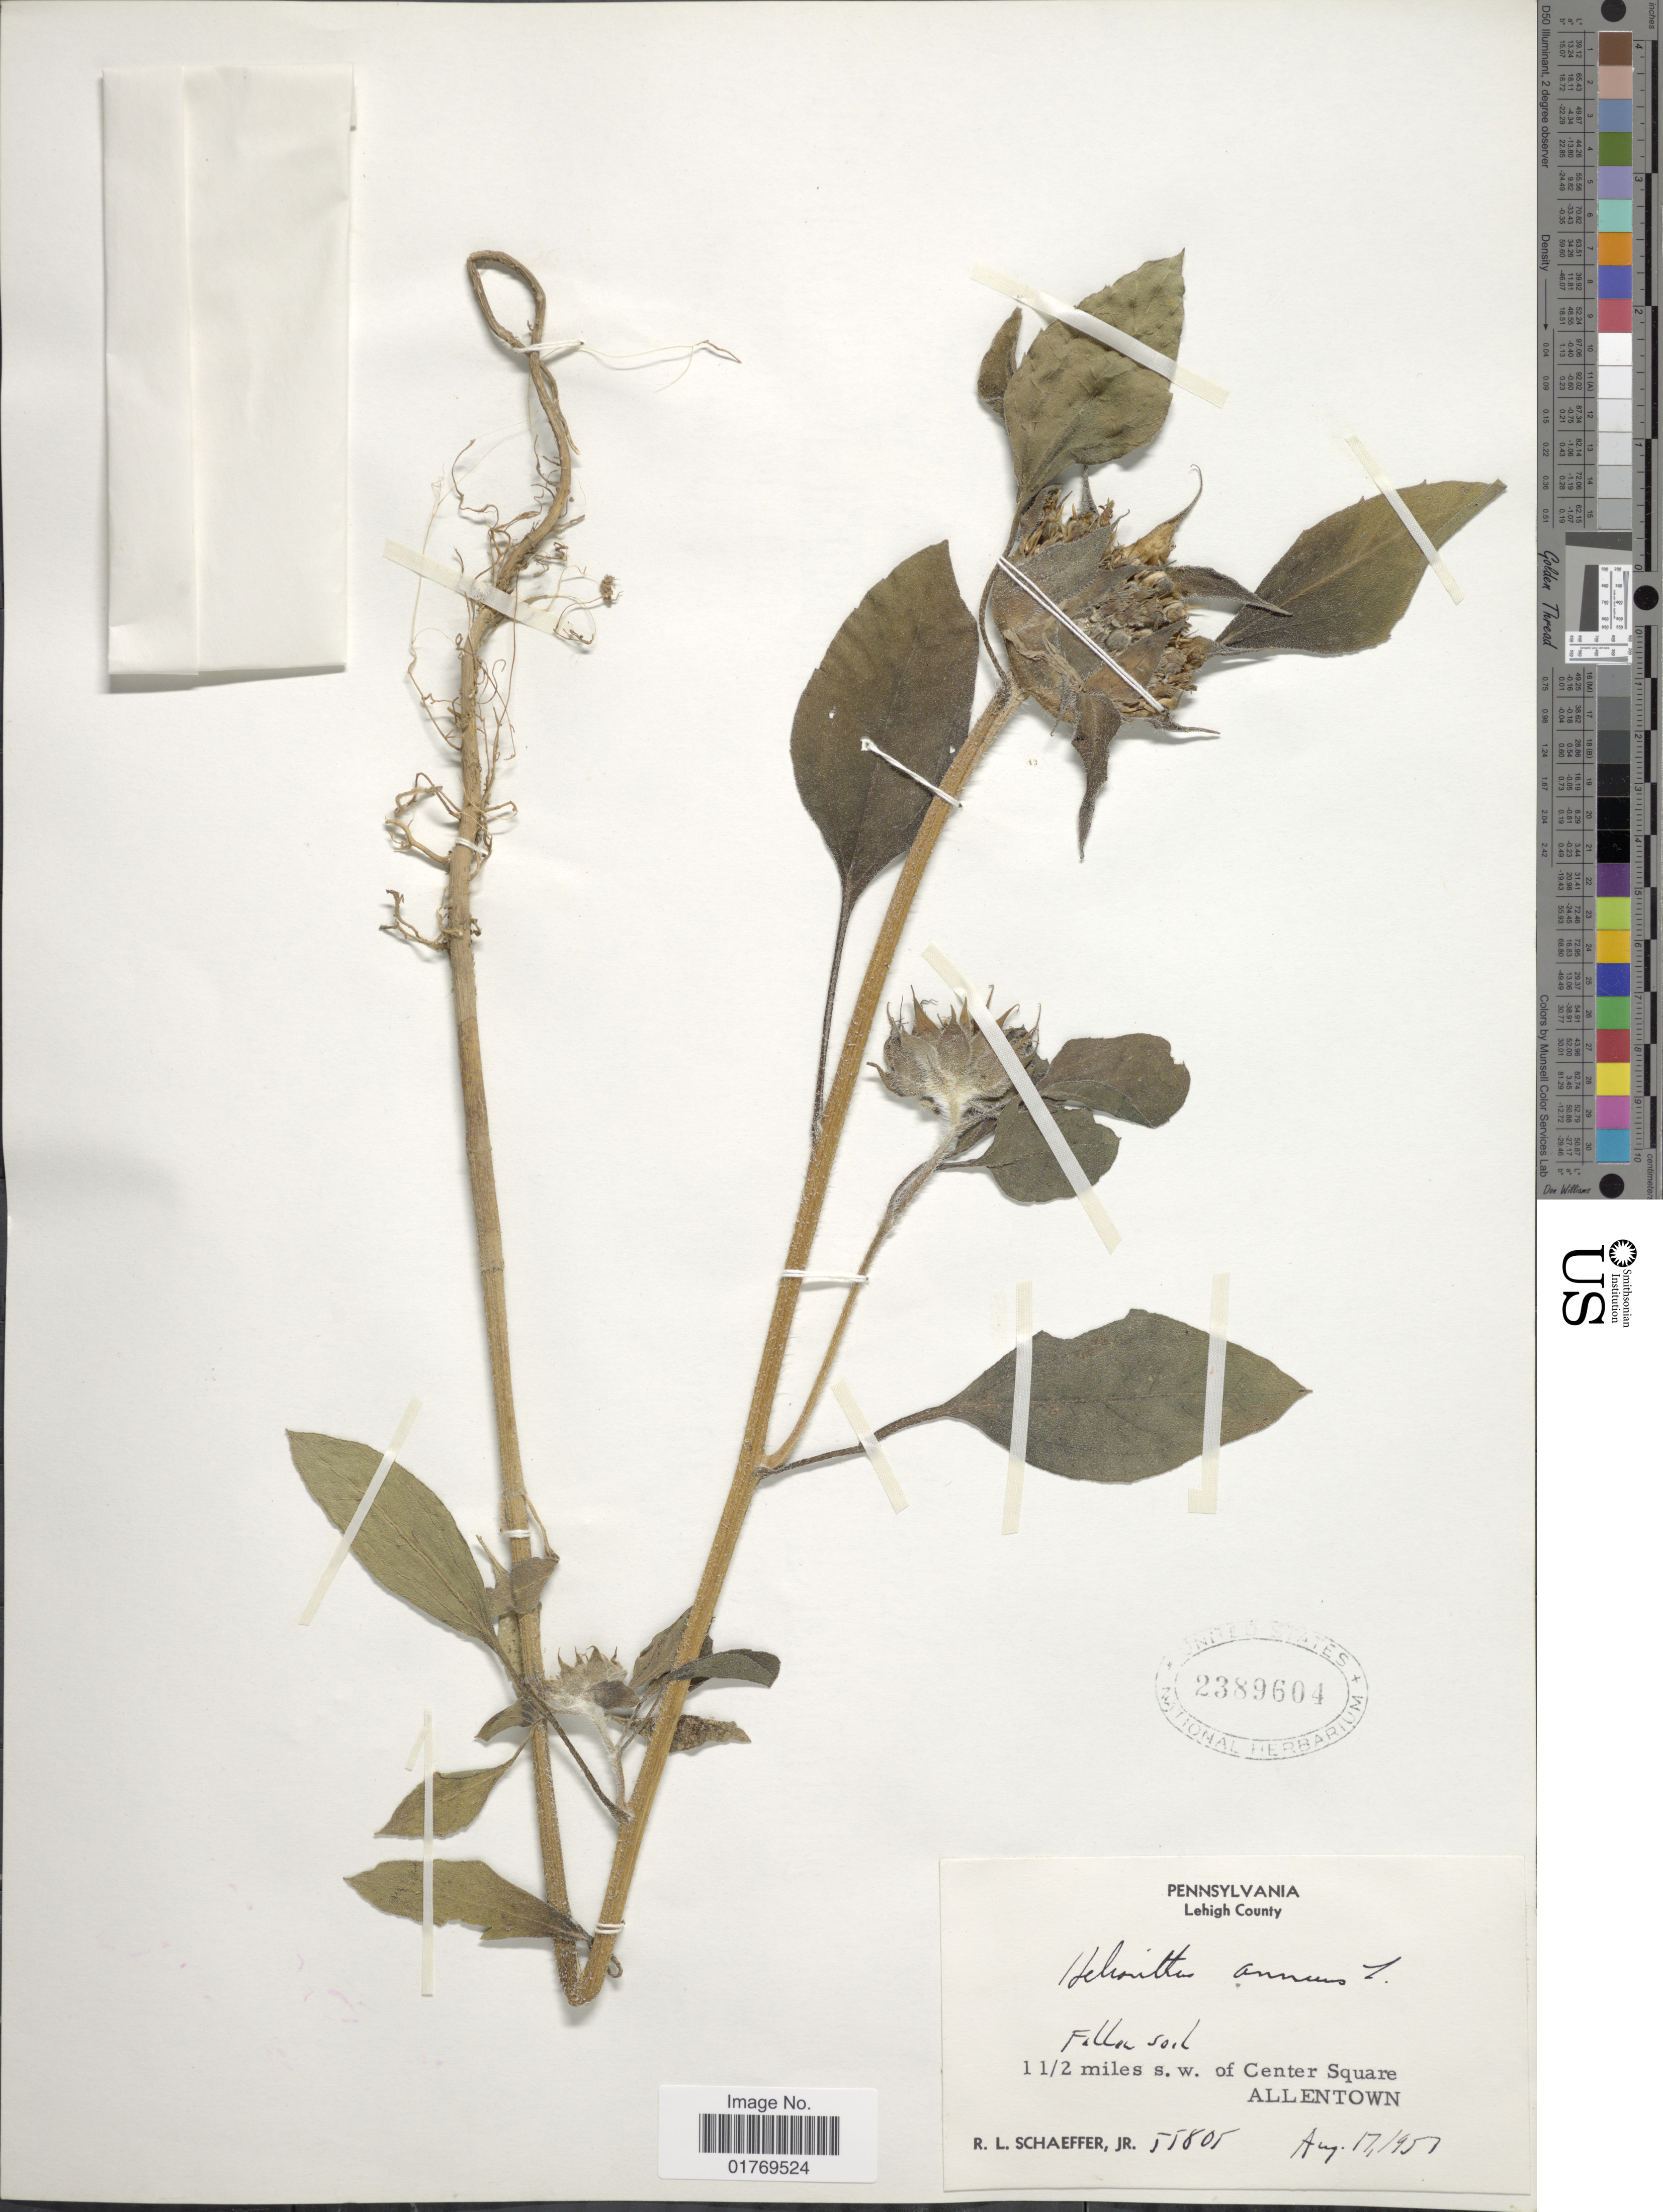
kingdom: Plantae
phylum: Tracheophyta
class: Magnoliopsida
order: Asterales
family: Asteraceae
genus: Helianthus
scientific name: Helianthus annuus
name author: L.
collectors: R. L. Schaeffer Jr.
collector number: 55805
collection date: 1957-08-17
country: United States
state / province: Pennsylvania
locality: Lehigh County. 1 1/2 miles s.w. of Center Square, Allentown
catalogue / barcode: US 2389604